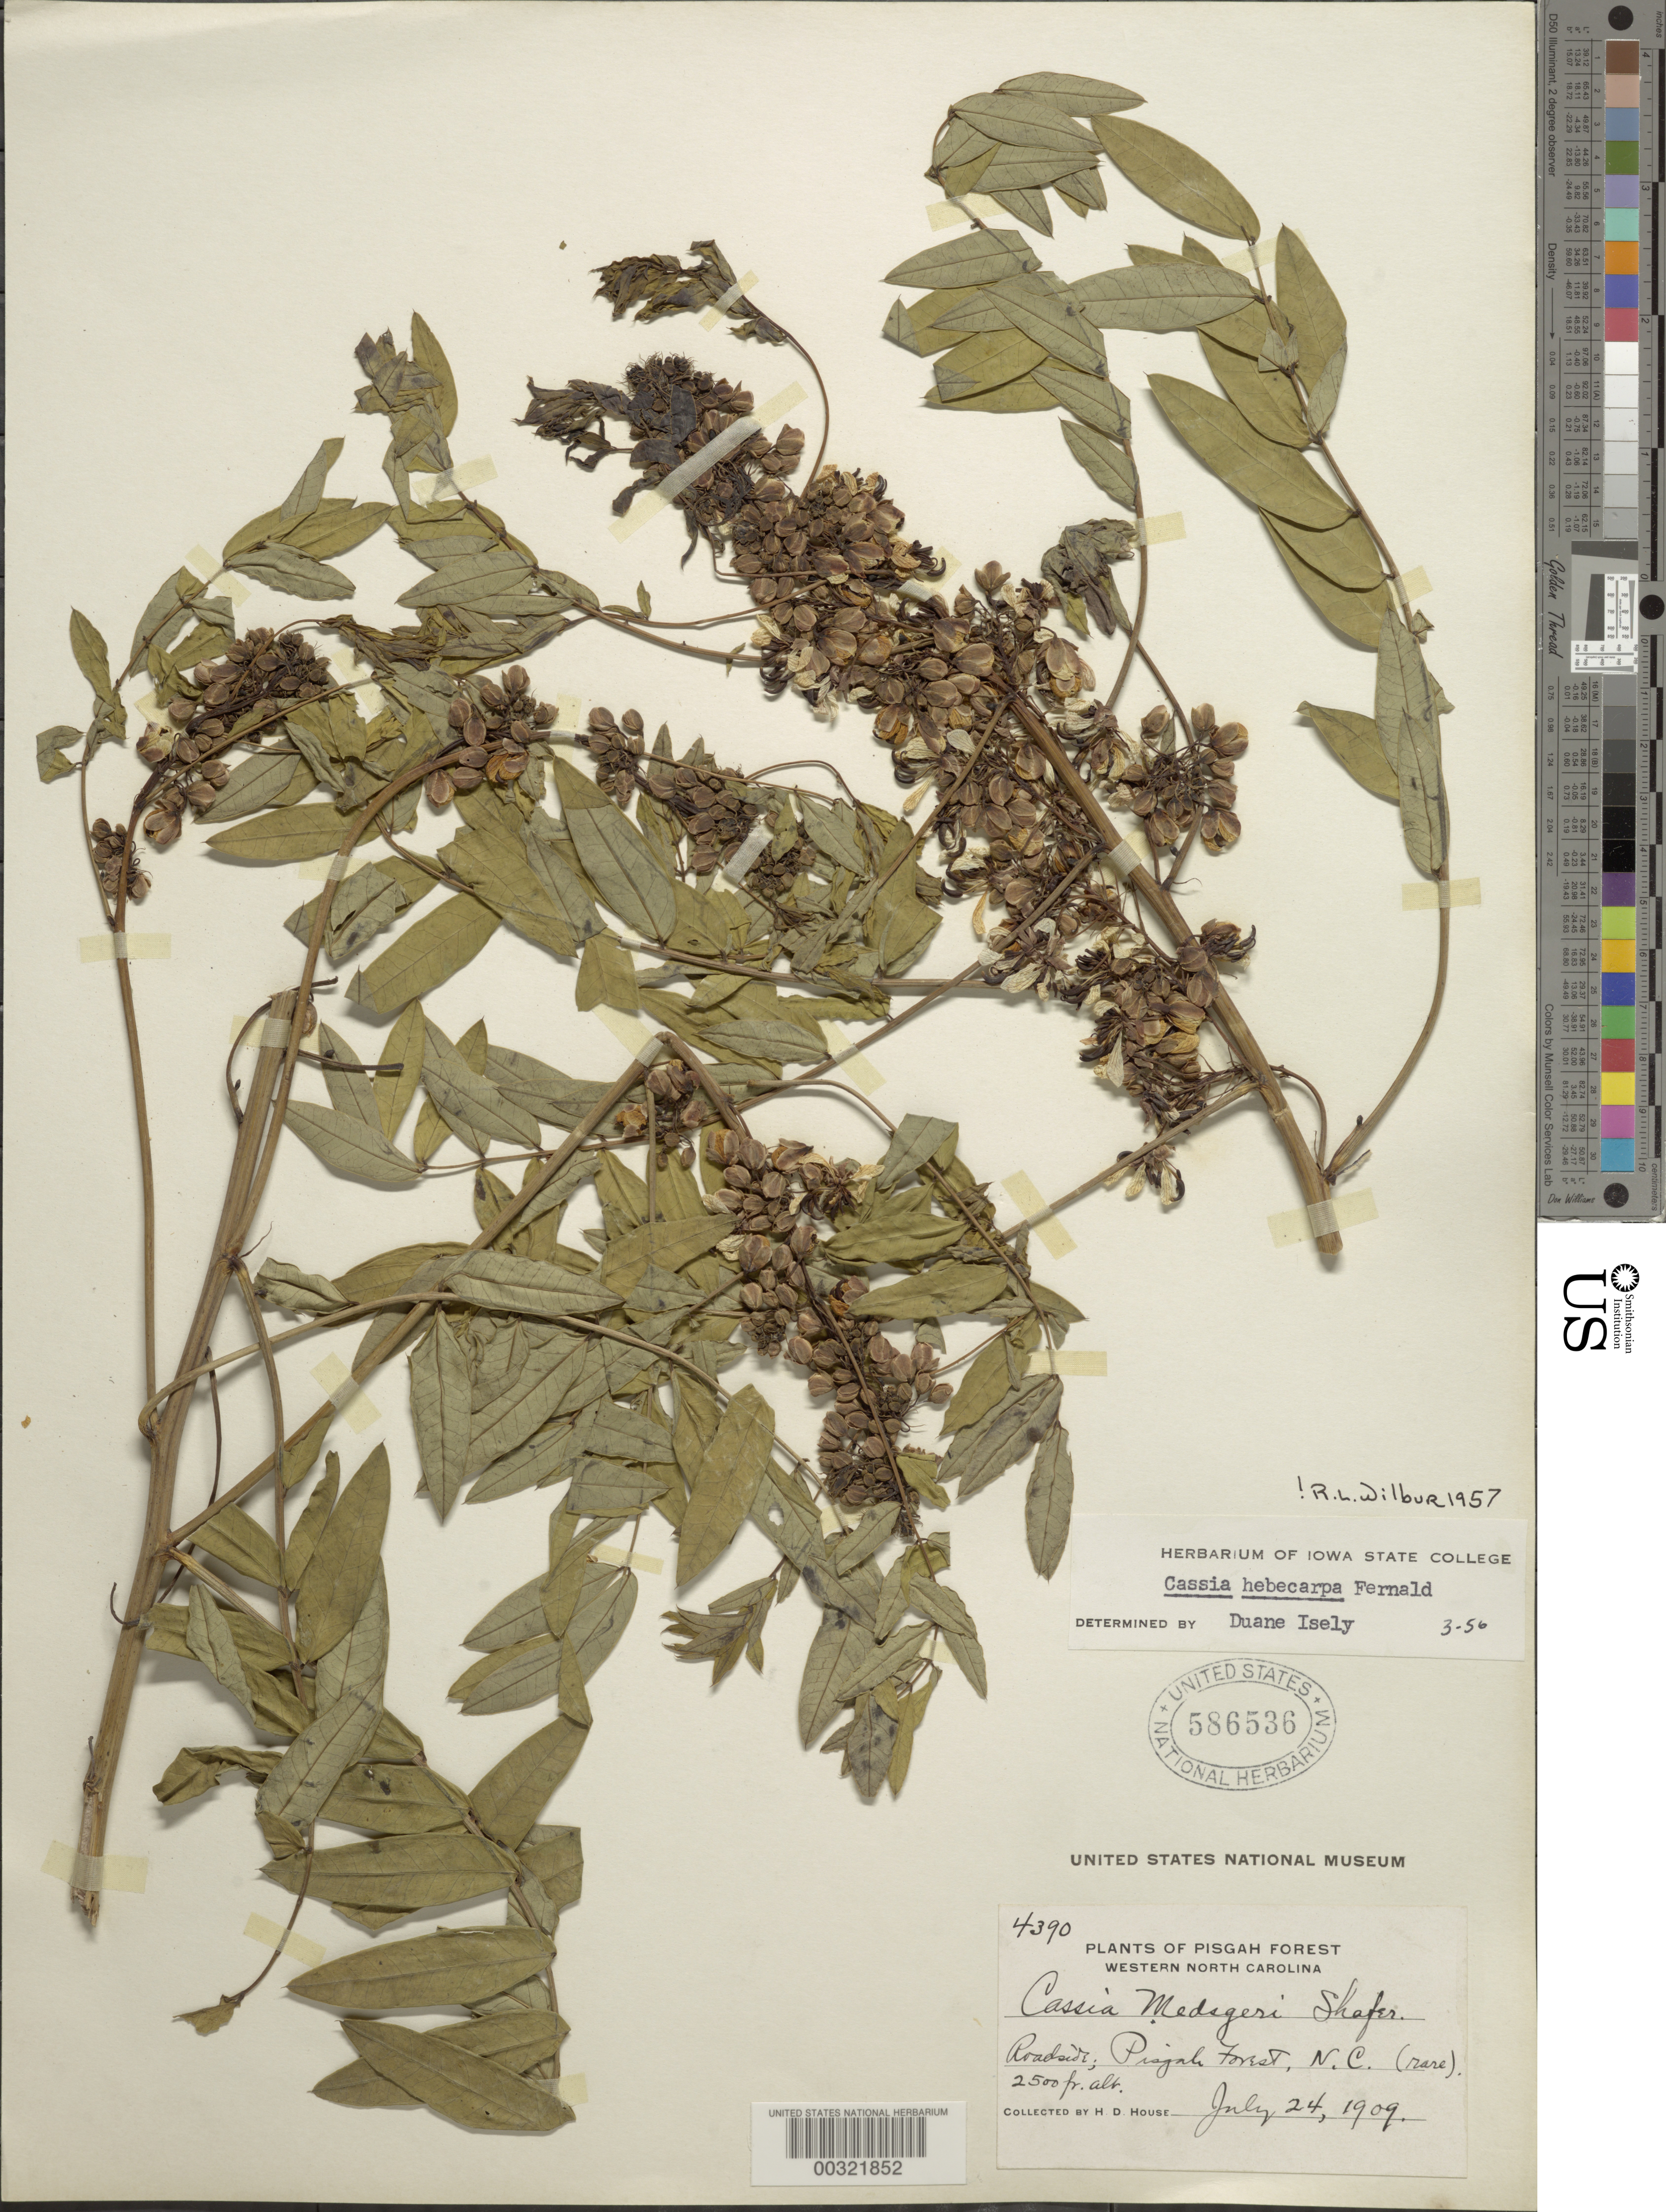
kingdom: Plantae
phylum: Tracheophyta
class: Magnoliopsida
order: Fabales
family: Fabaceae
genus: Senna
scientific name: Senna hebecarpa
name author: (Fernald) H.S. Irwin & Barneby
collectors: H. D. House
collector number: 4390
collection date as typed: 24 Jul 1909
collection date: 1909-07-24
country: United States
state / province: North Carolina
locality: Pisgah forest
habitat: Roadside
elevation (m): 762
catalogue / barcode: US 586536